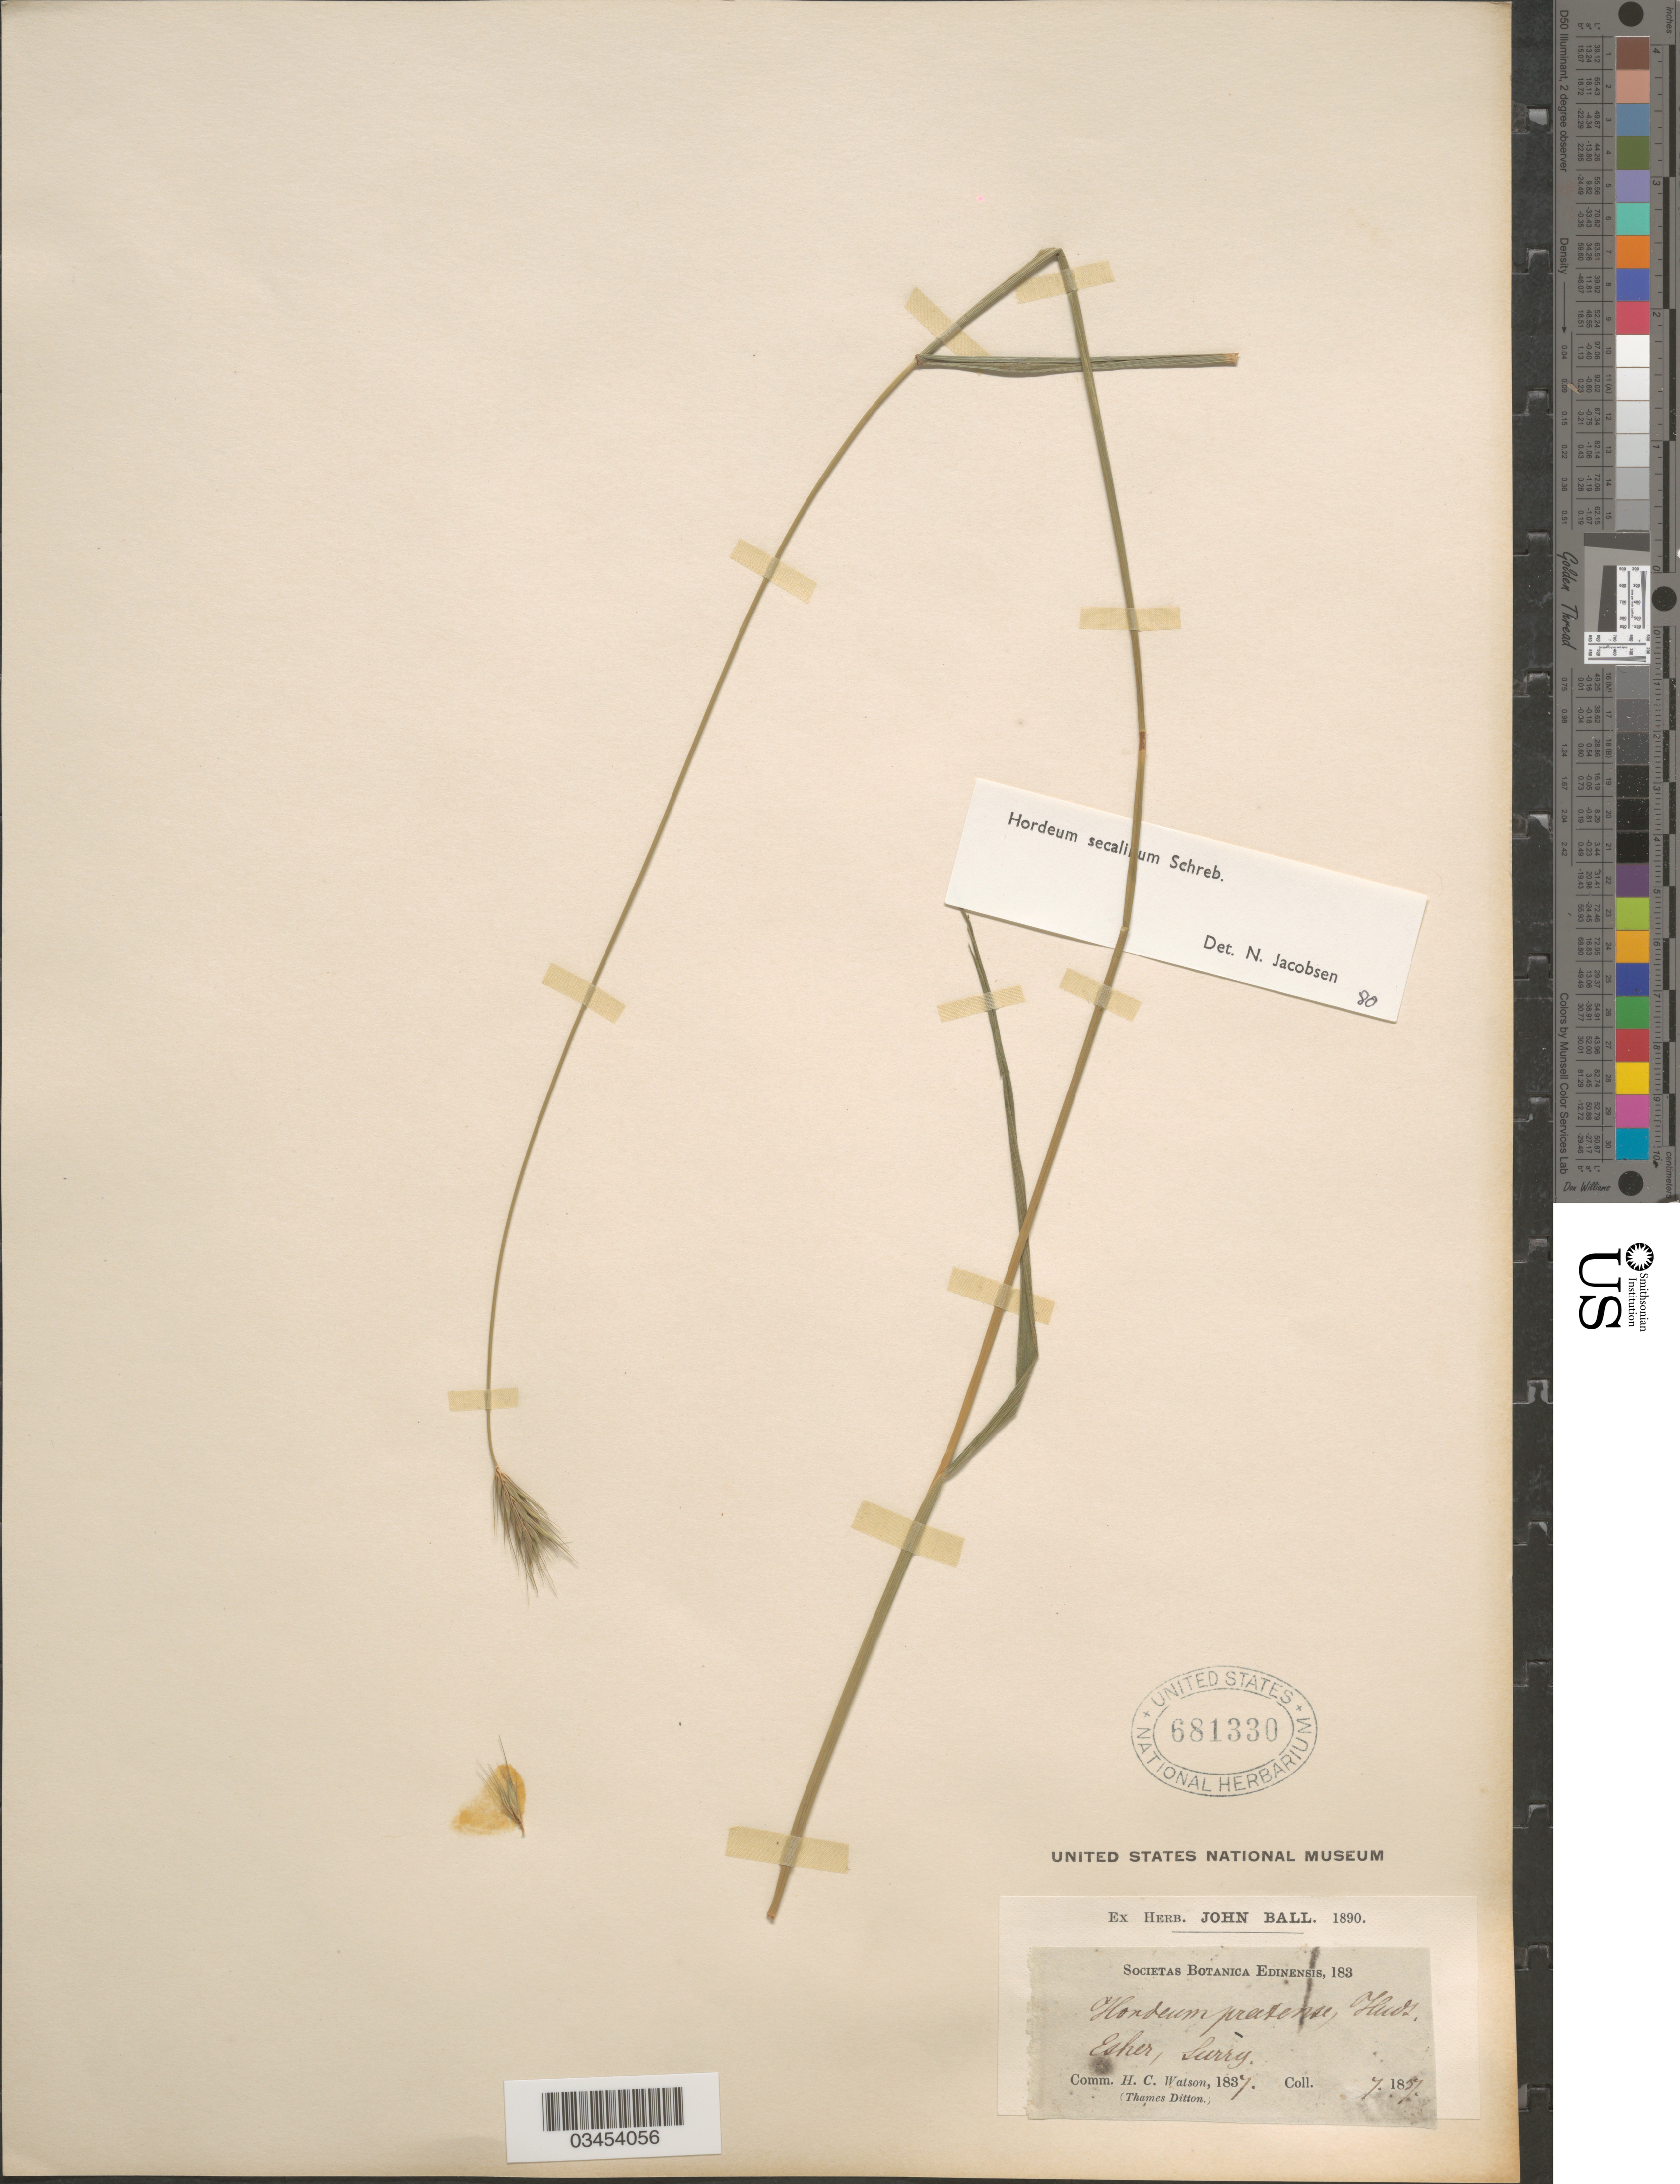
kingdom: Plantae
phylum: Tracheophyta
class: Liliopsida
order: Poales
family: Poaceae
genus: Hordeum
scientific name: Hordeum secalinum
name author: Schreb.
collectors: ex herb. John Ball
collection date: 1837-07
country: United Kingdom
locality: Esther, Surry.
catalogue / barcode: US 681330